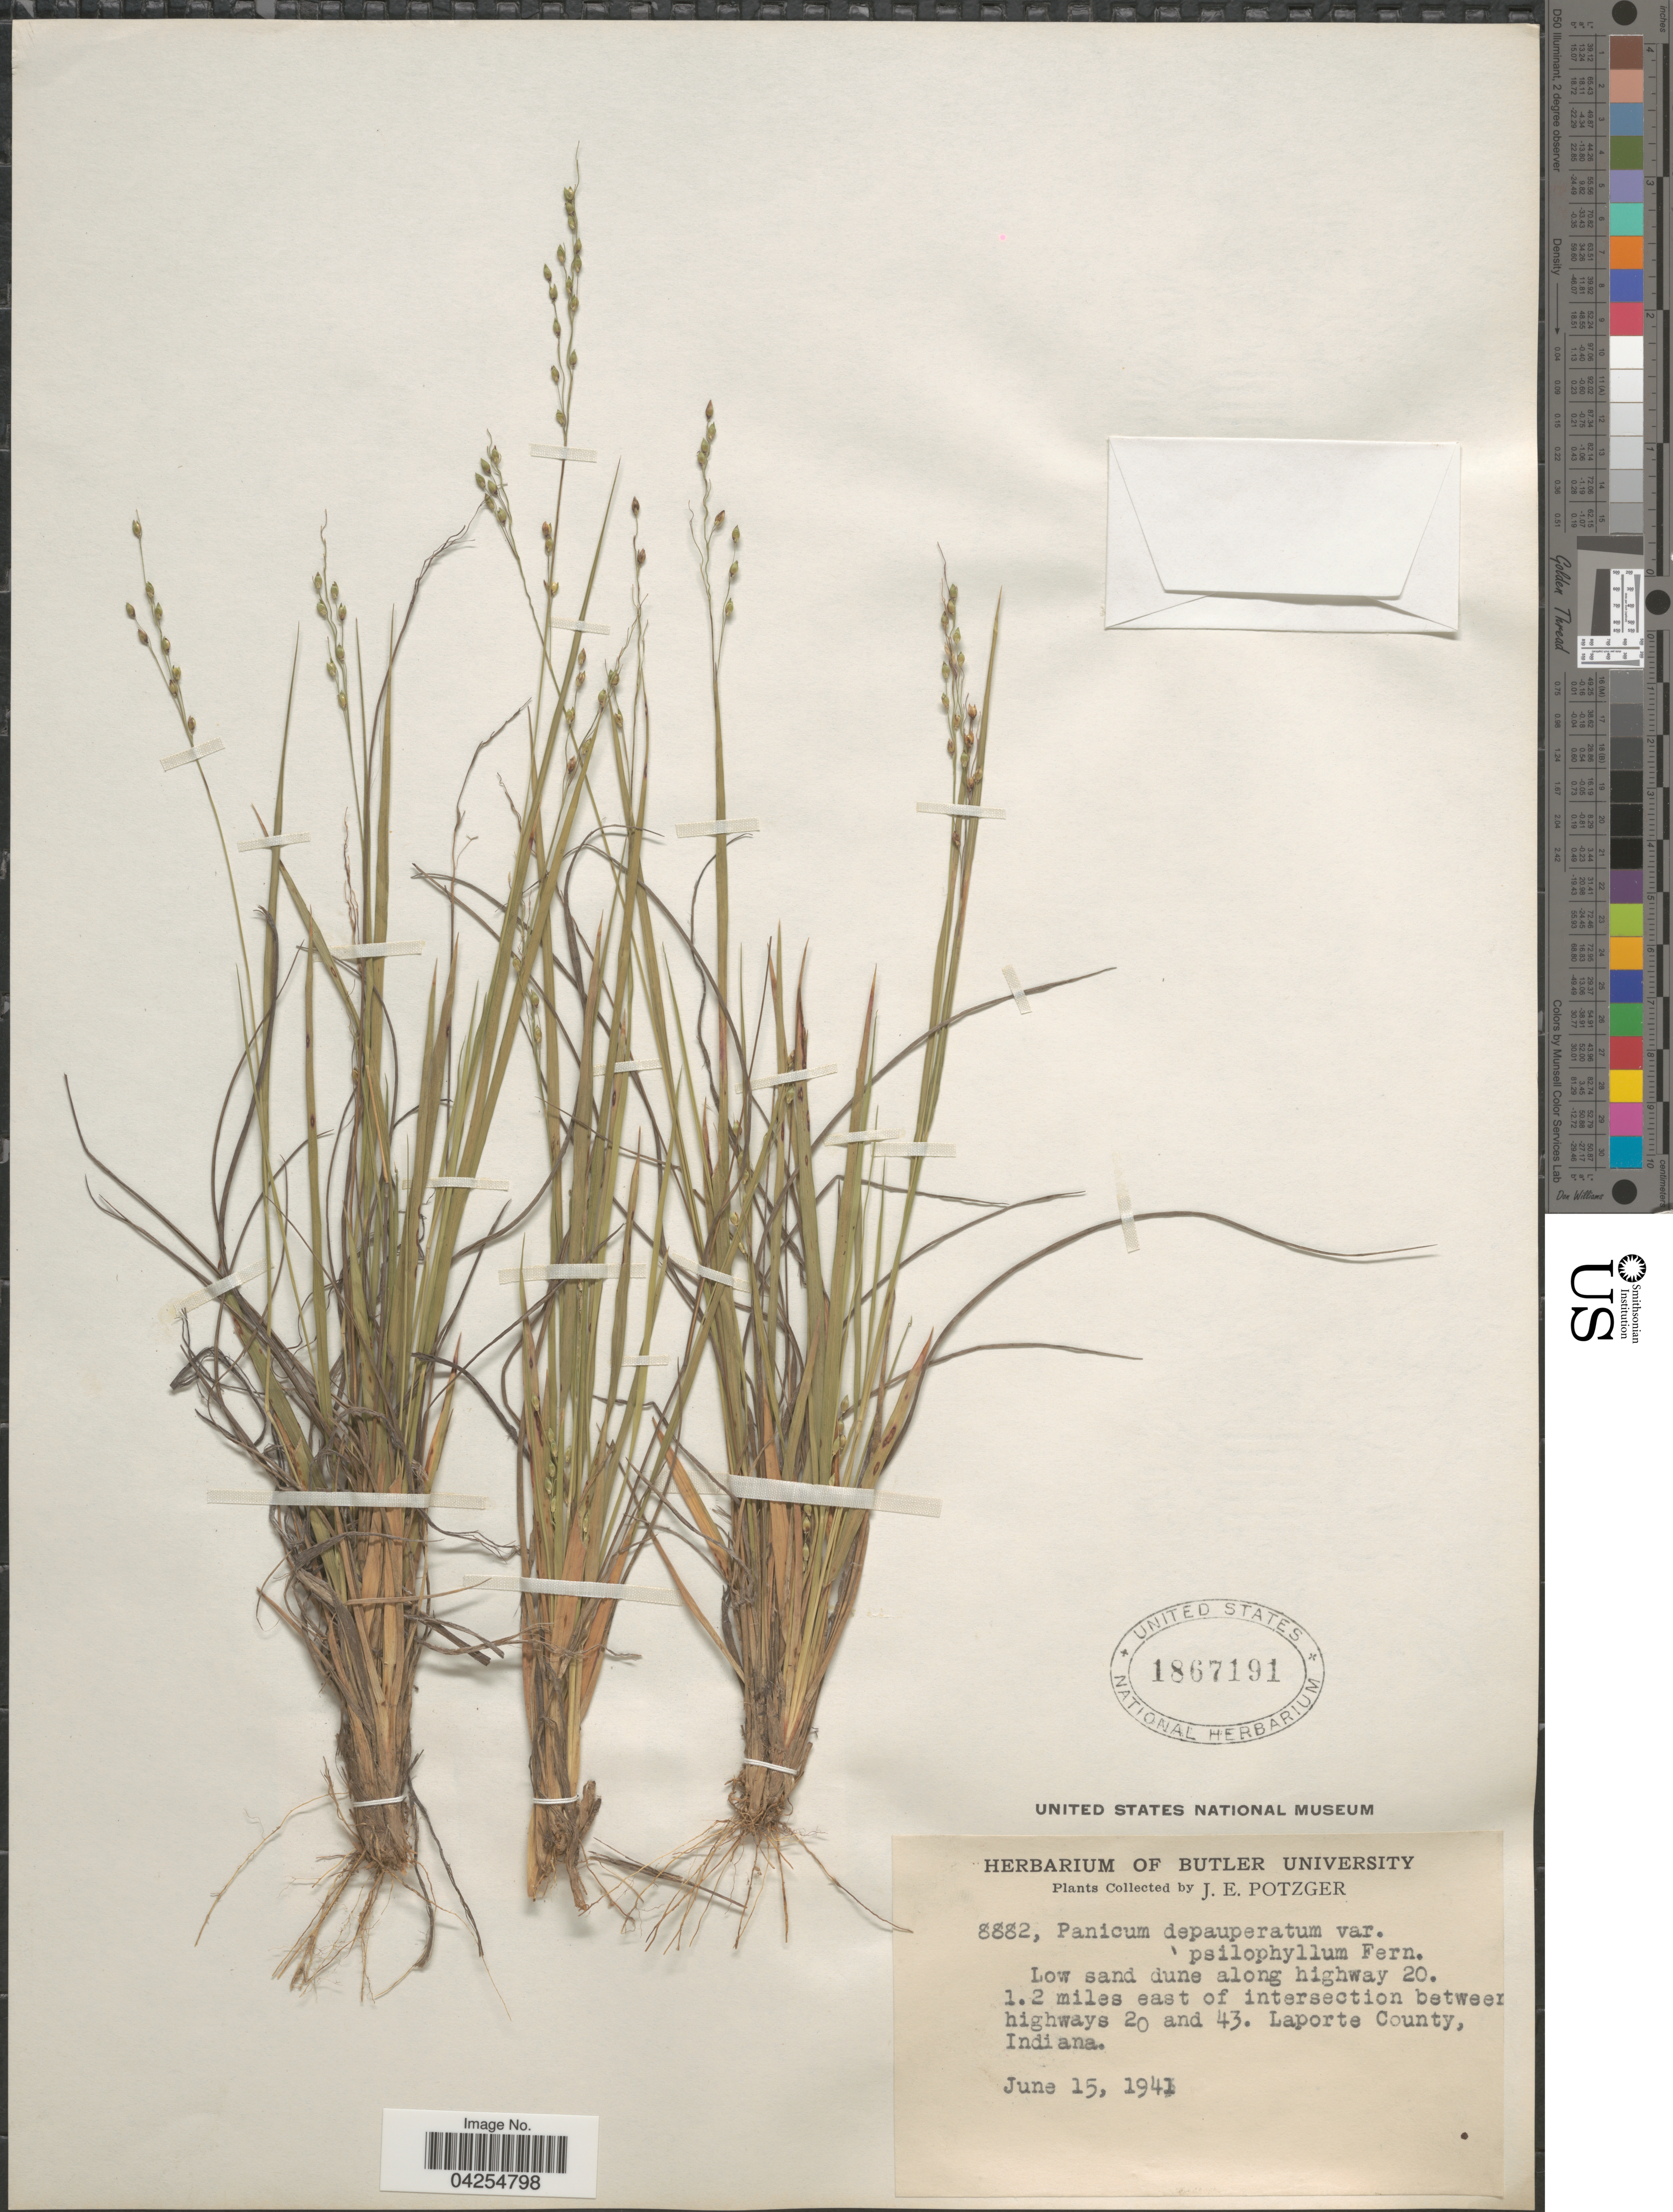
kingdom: Plantae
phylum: Tracheophyta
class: Liliopsida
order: Poales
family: Poaceae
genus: Dichanthelium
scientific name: Dichanthelium depauperatum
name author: (Muhl.) Gould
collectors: J. Potzger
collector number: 8882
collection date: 1941-06-15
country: United States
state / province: Indiana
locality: Along highway 20. 1.2 miles east of intersection between highways 20 and 43. Laporte County.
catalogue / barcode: US 1867191